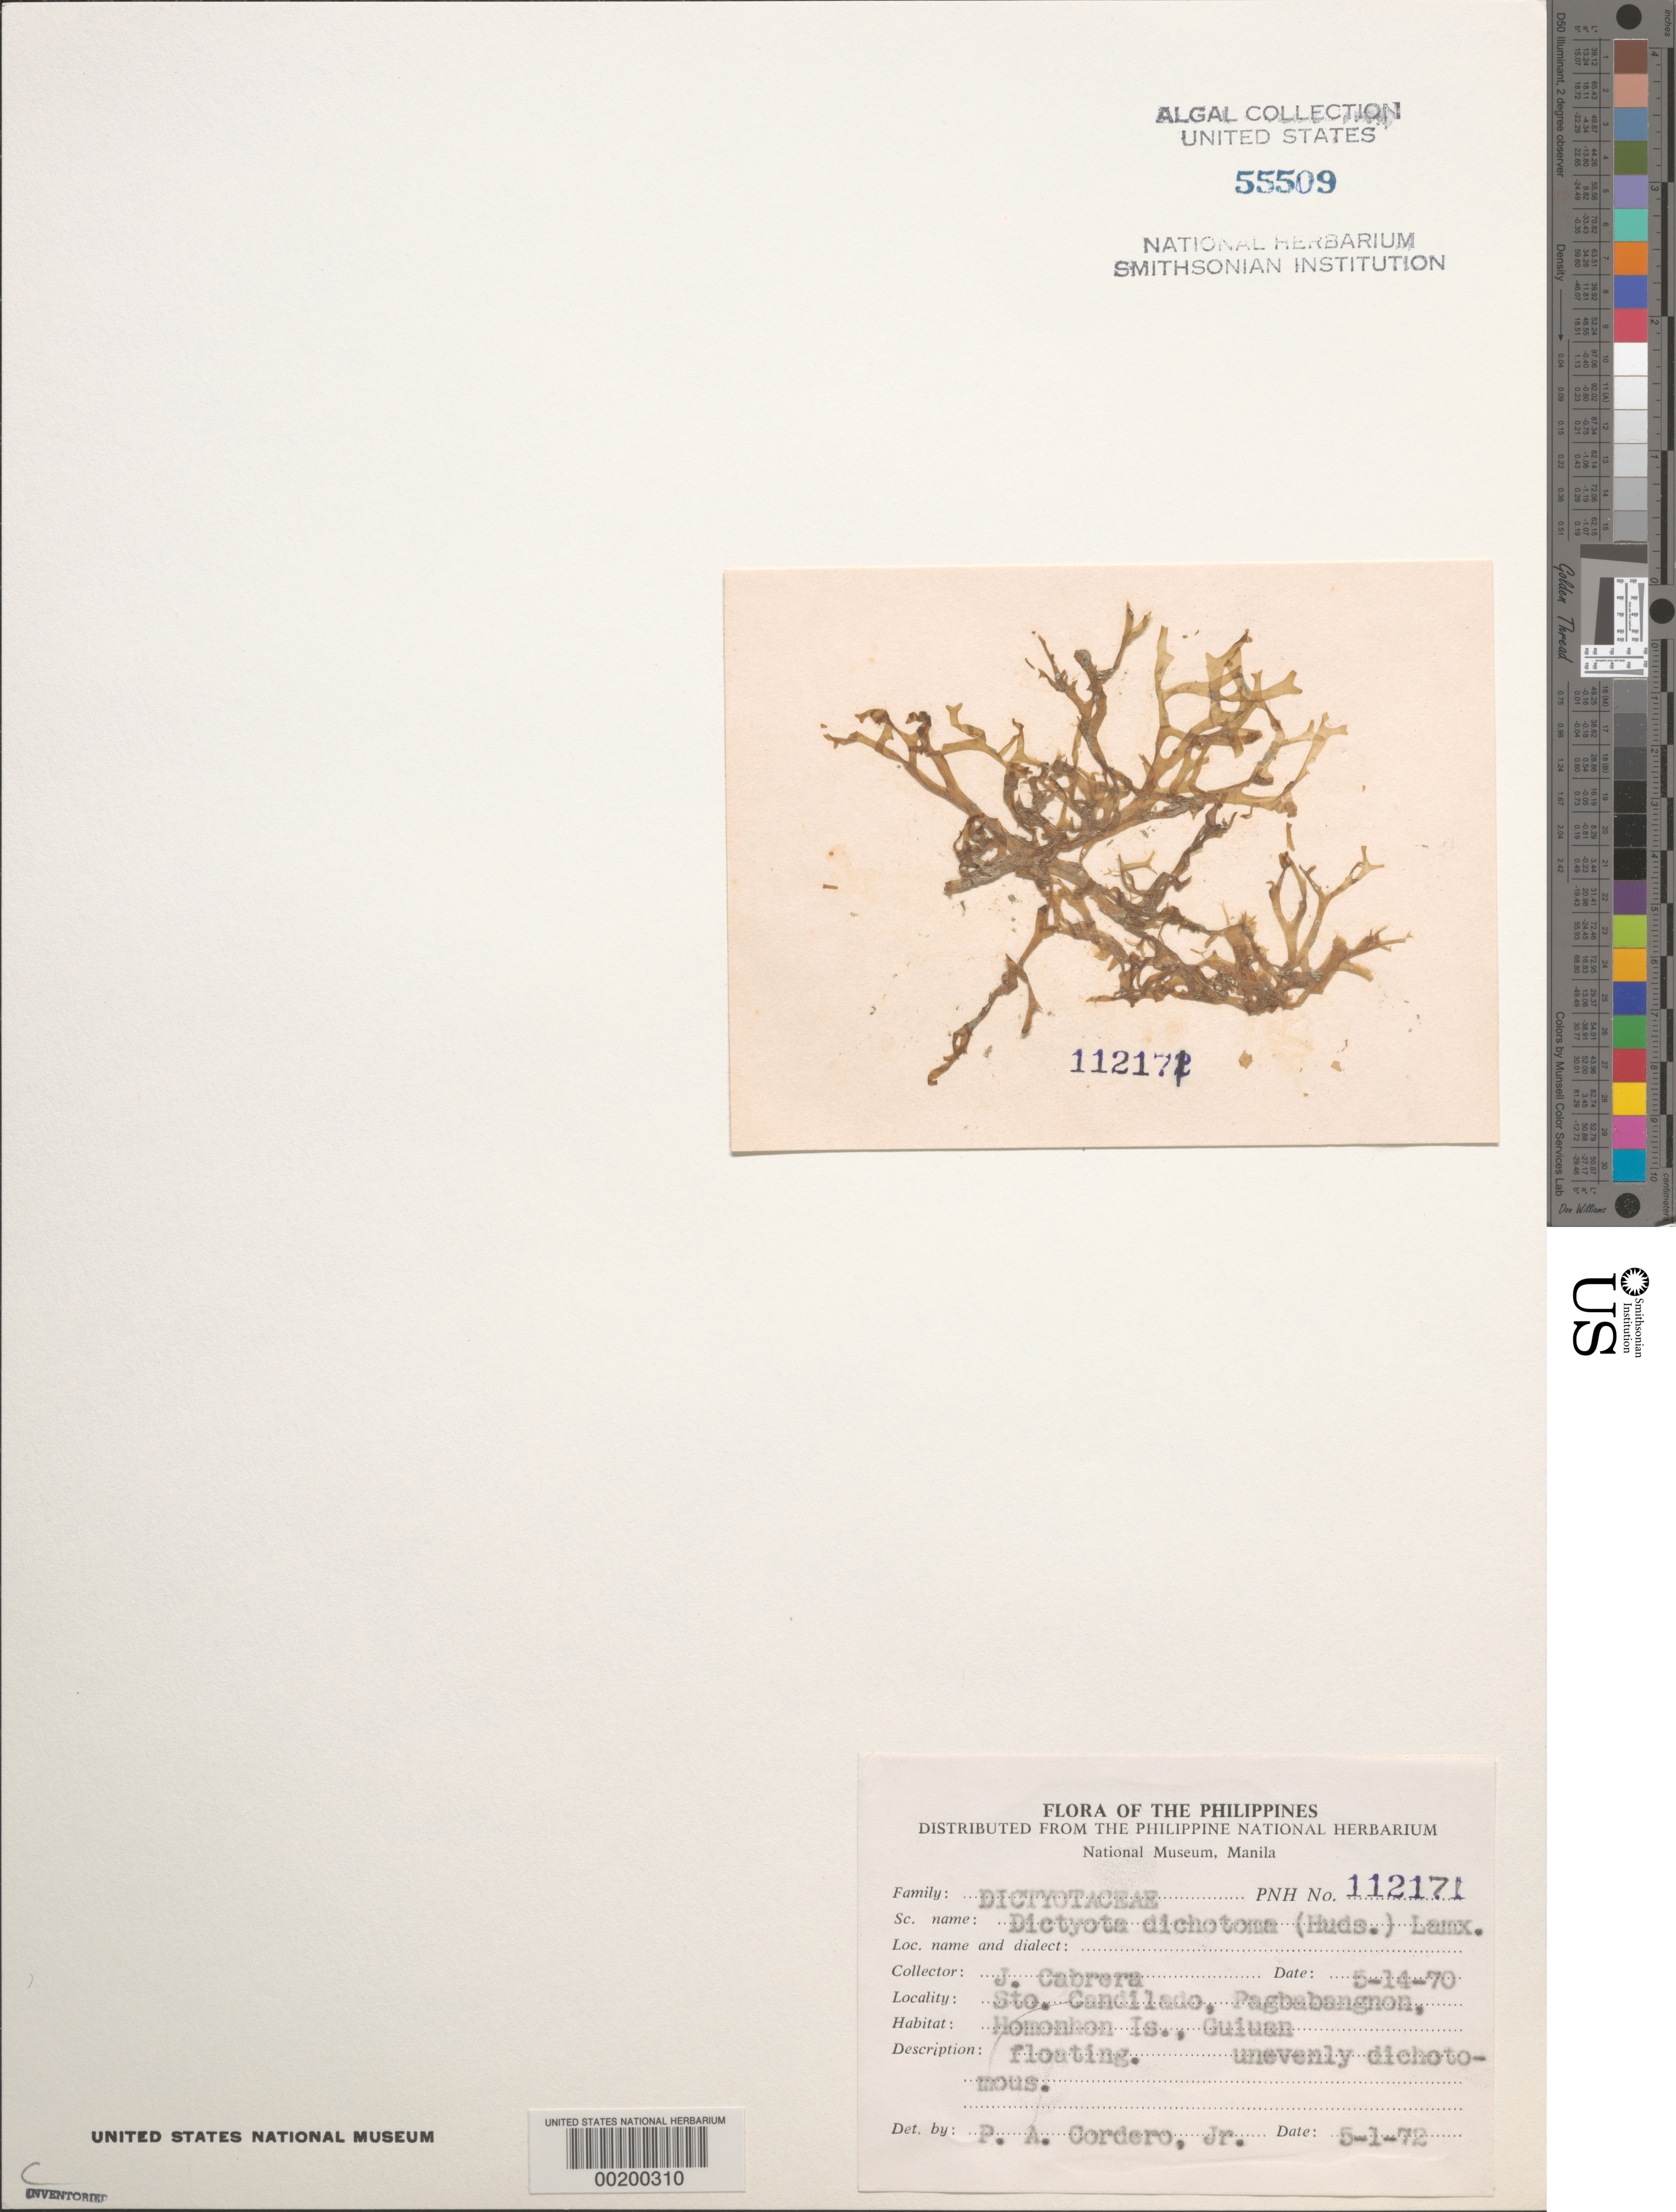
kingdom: Chromista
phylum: Ochrophyta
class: Phaeophyceae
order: Dictyotales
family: Dictyotaceae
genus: Dictyota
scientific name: Dictyota dichotoma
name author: (Huds.) J.V.Lamouroux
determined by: Cordero, P. A., Jr.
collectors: J. Cabrera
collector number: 112171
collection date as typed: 14 May 1970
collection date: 1970-05-14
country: Philippines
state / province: Eastern Visayas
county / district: Eastern Samar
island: Homonhon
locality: Santo Candilado, Pagbabangnon, Guiuan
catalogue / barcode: US 55509